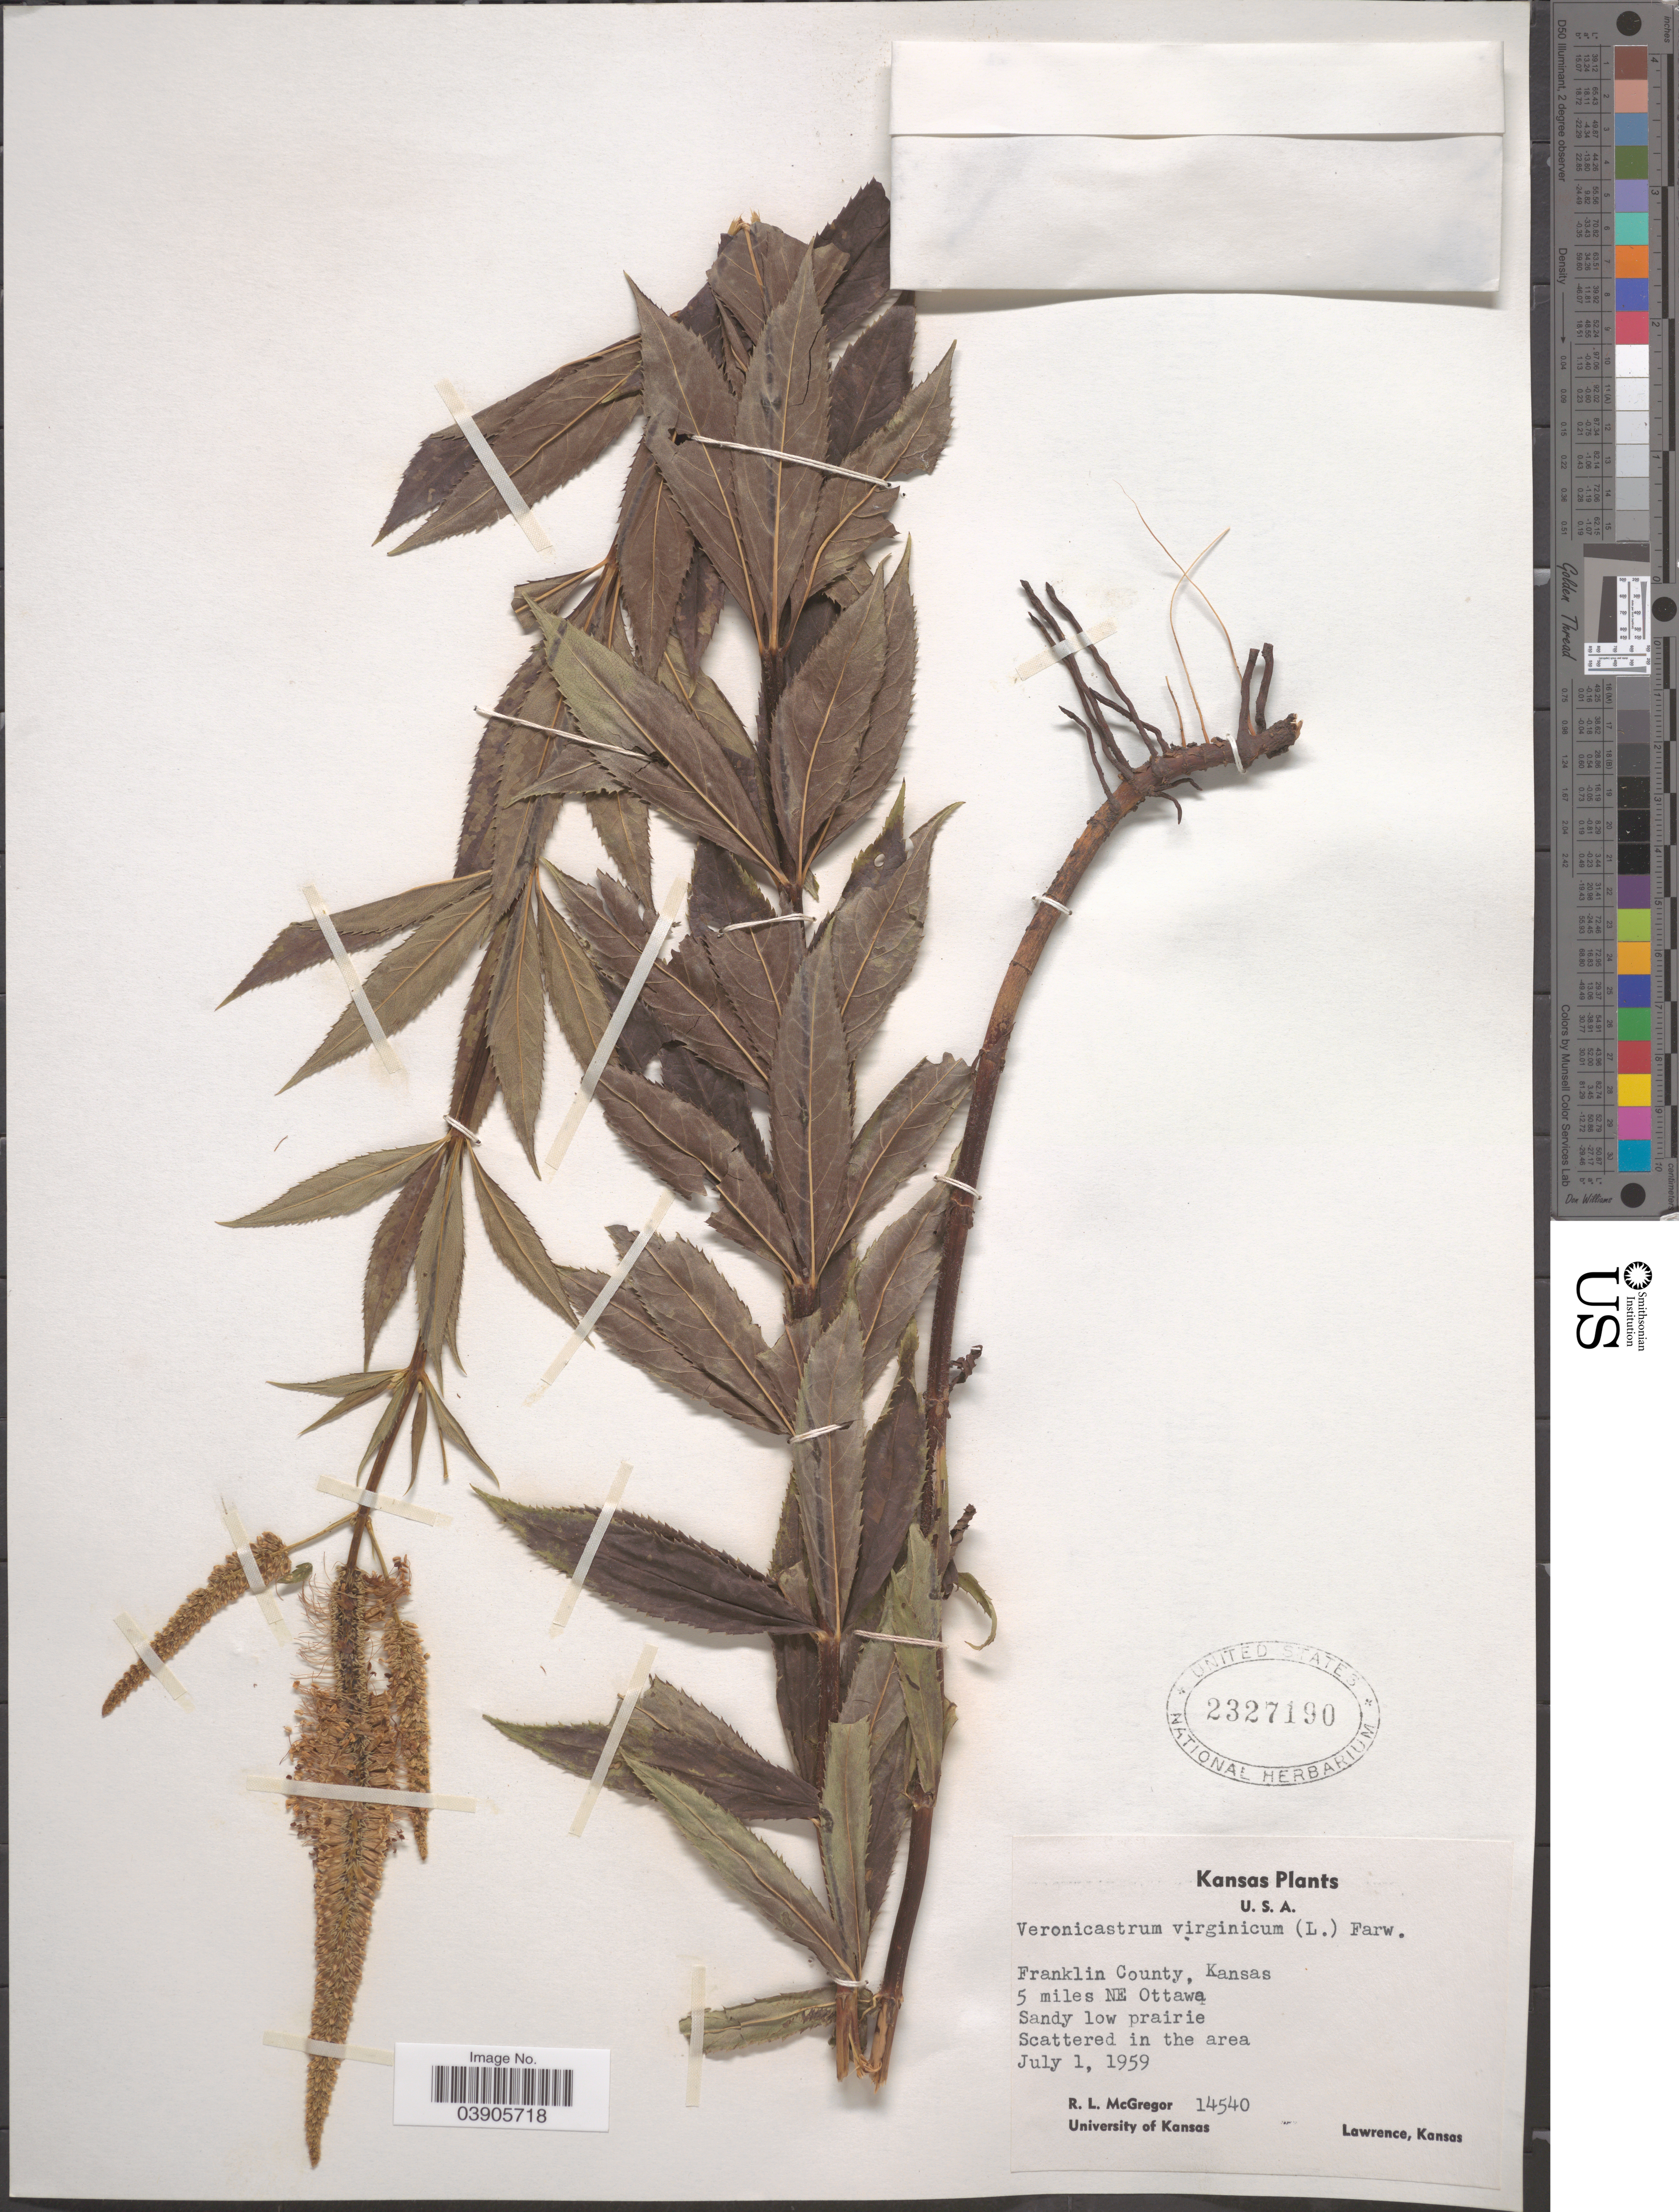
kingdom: Plantae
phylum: Tracheophyta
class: Magnoliopsida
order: Lamiales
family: Plantaginaceae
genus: Veronicastrum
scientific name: Veronicastrum virginicum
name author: (L.) Farw.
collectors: R. McGregor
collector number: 14540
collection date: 1959-07-01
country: United States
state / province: Kansas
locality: Franklin County, 5miles NE Ottawa.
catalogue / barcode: US 2327190